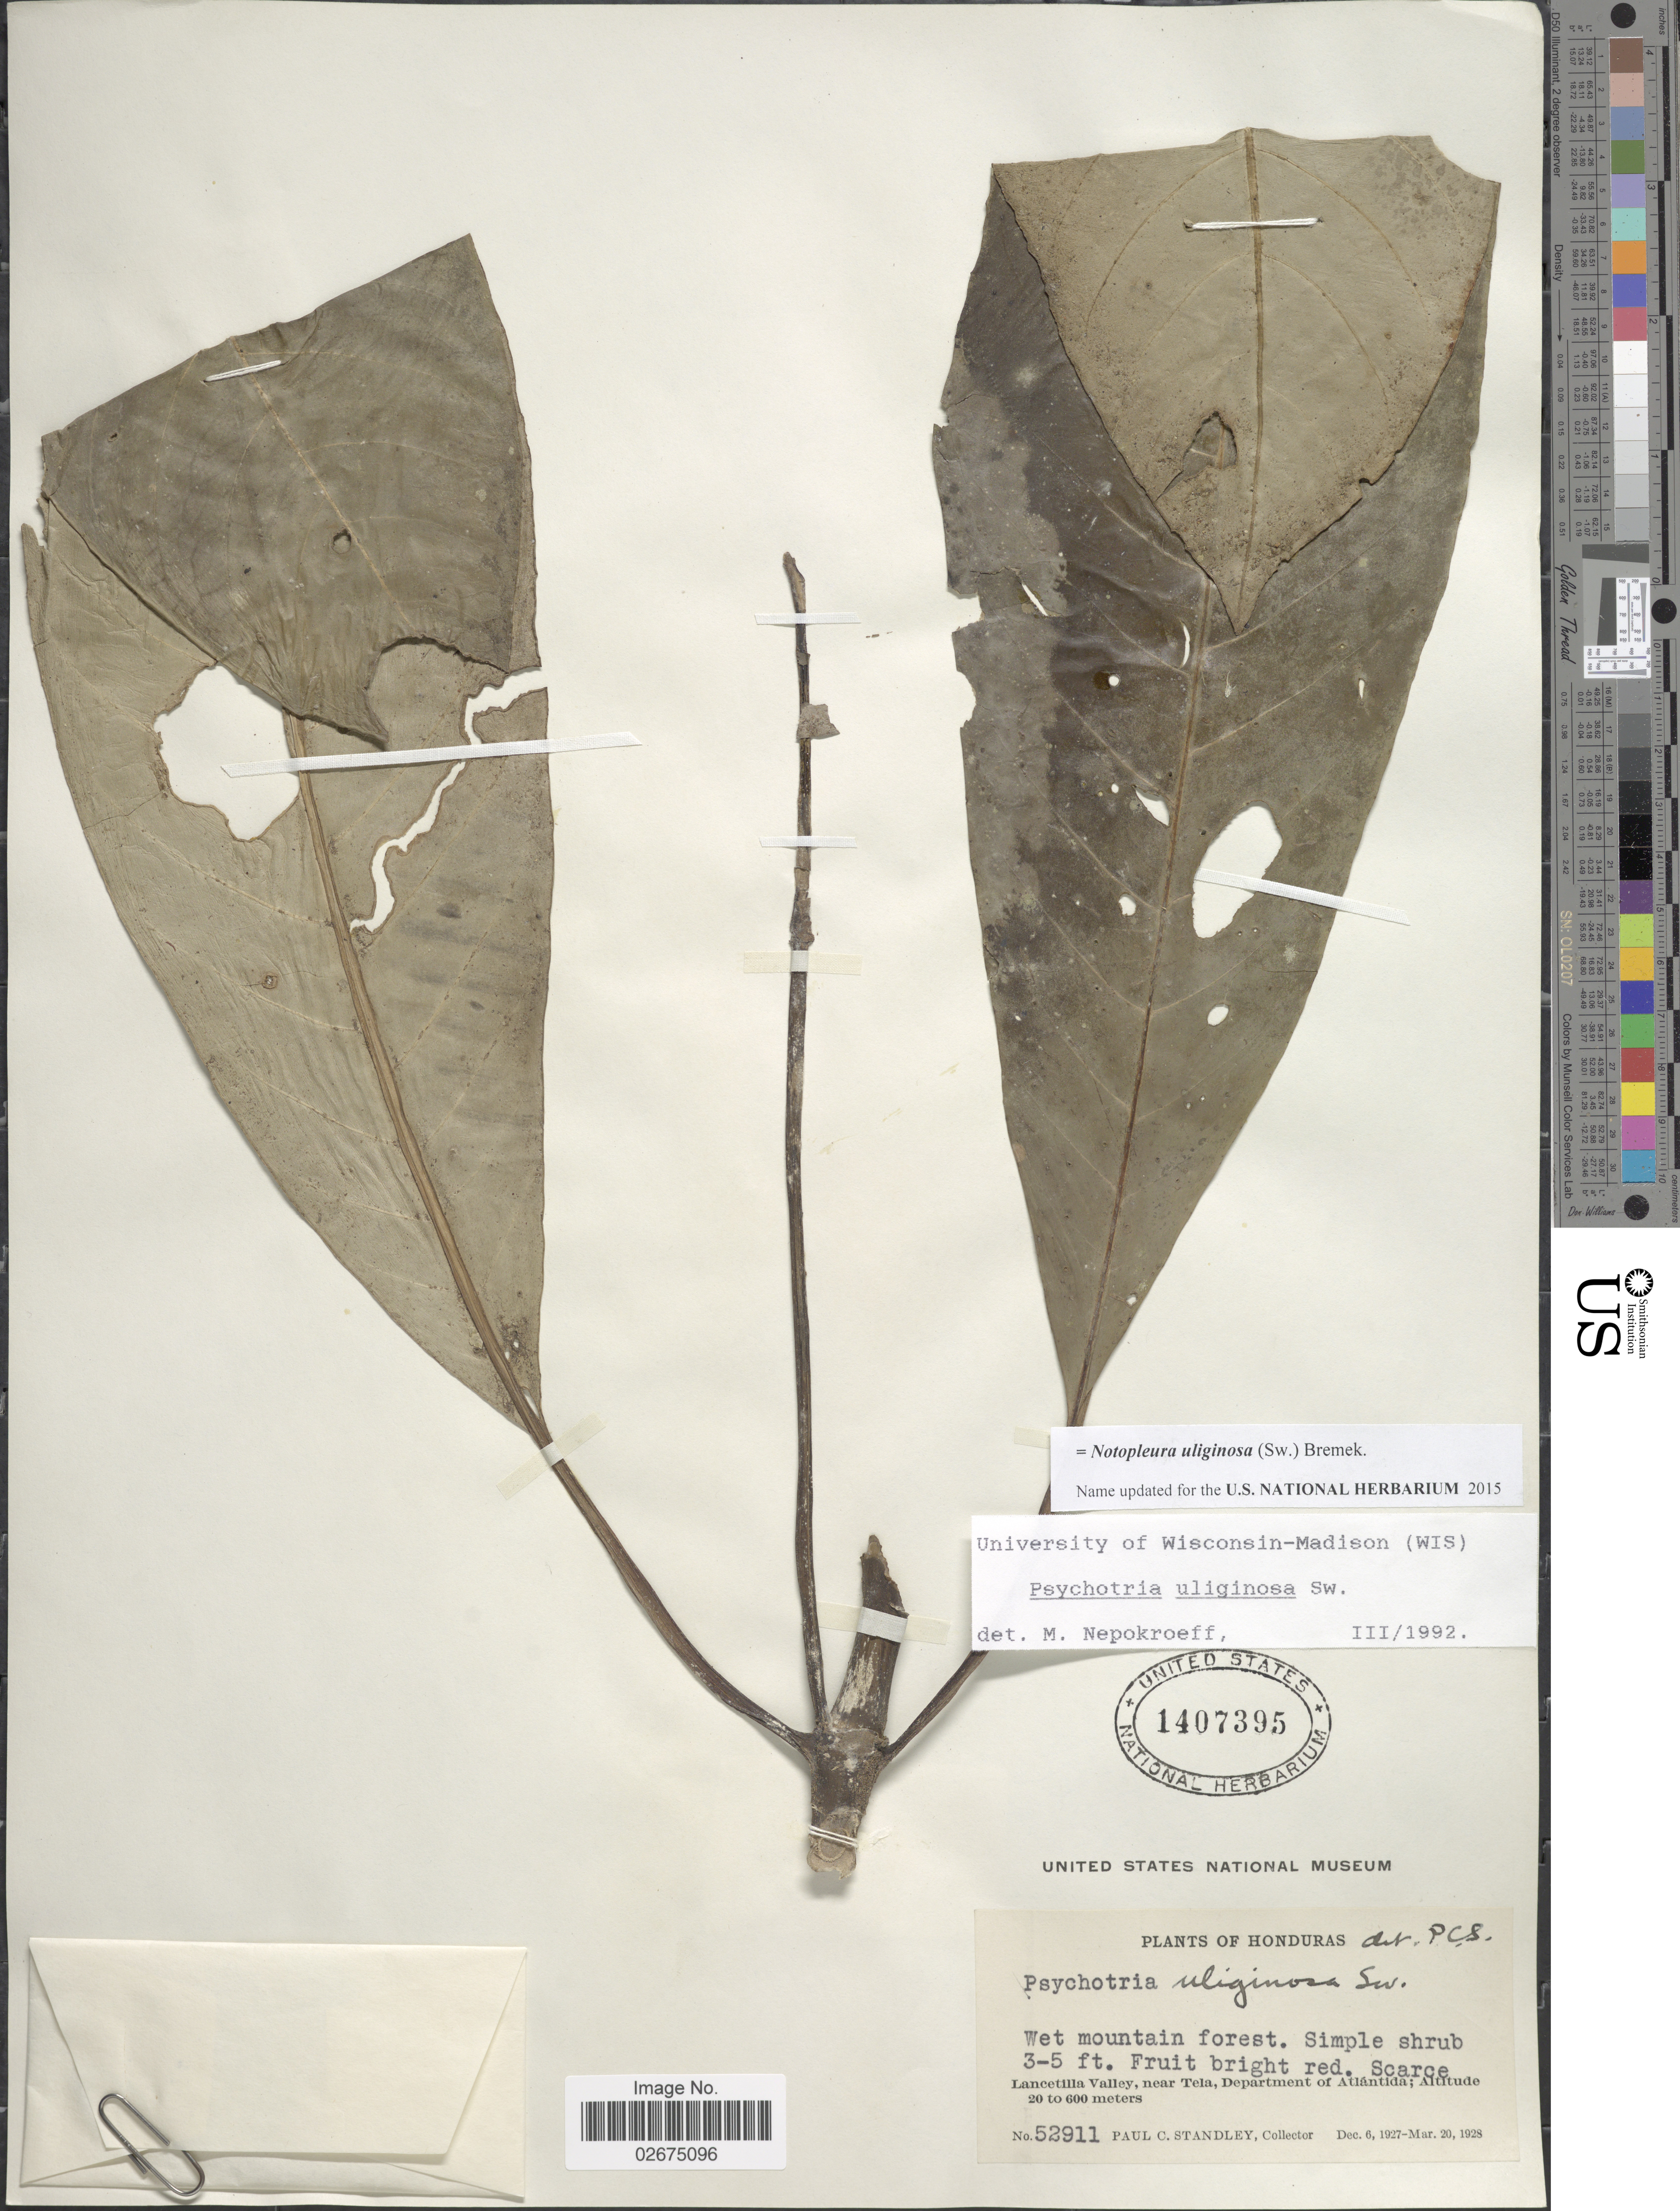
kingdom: Plantae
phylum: Tracheophyta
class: Magnoliopsida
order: Gentianales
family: Rubiaceae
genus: Notopleura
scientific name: Notopleura uliginosa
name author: (Sw.) Bremek.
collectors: P. C. Standley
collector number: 52911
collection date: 1927-12-06/1928-03-20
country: Honduras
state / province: Atlántida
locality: Lancetilla Valley, near Tela, Department of Atlantida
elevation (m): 20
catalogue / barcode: US 1407395